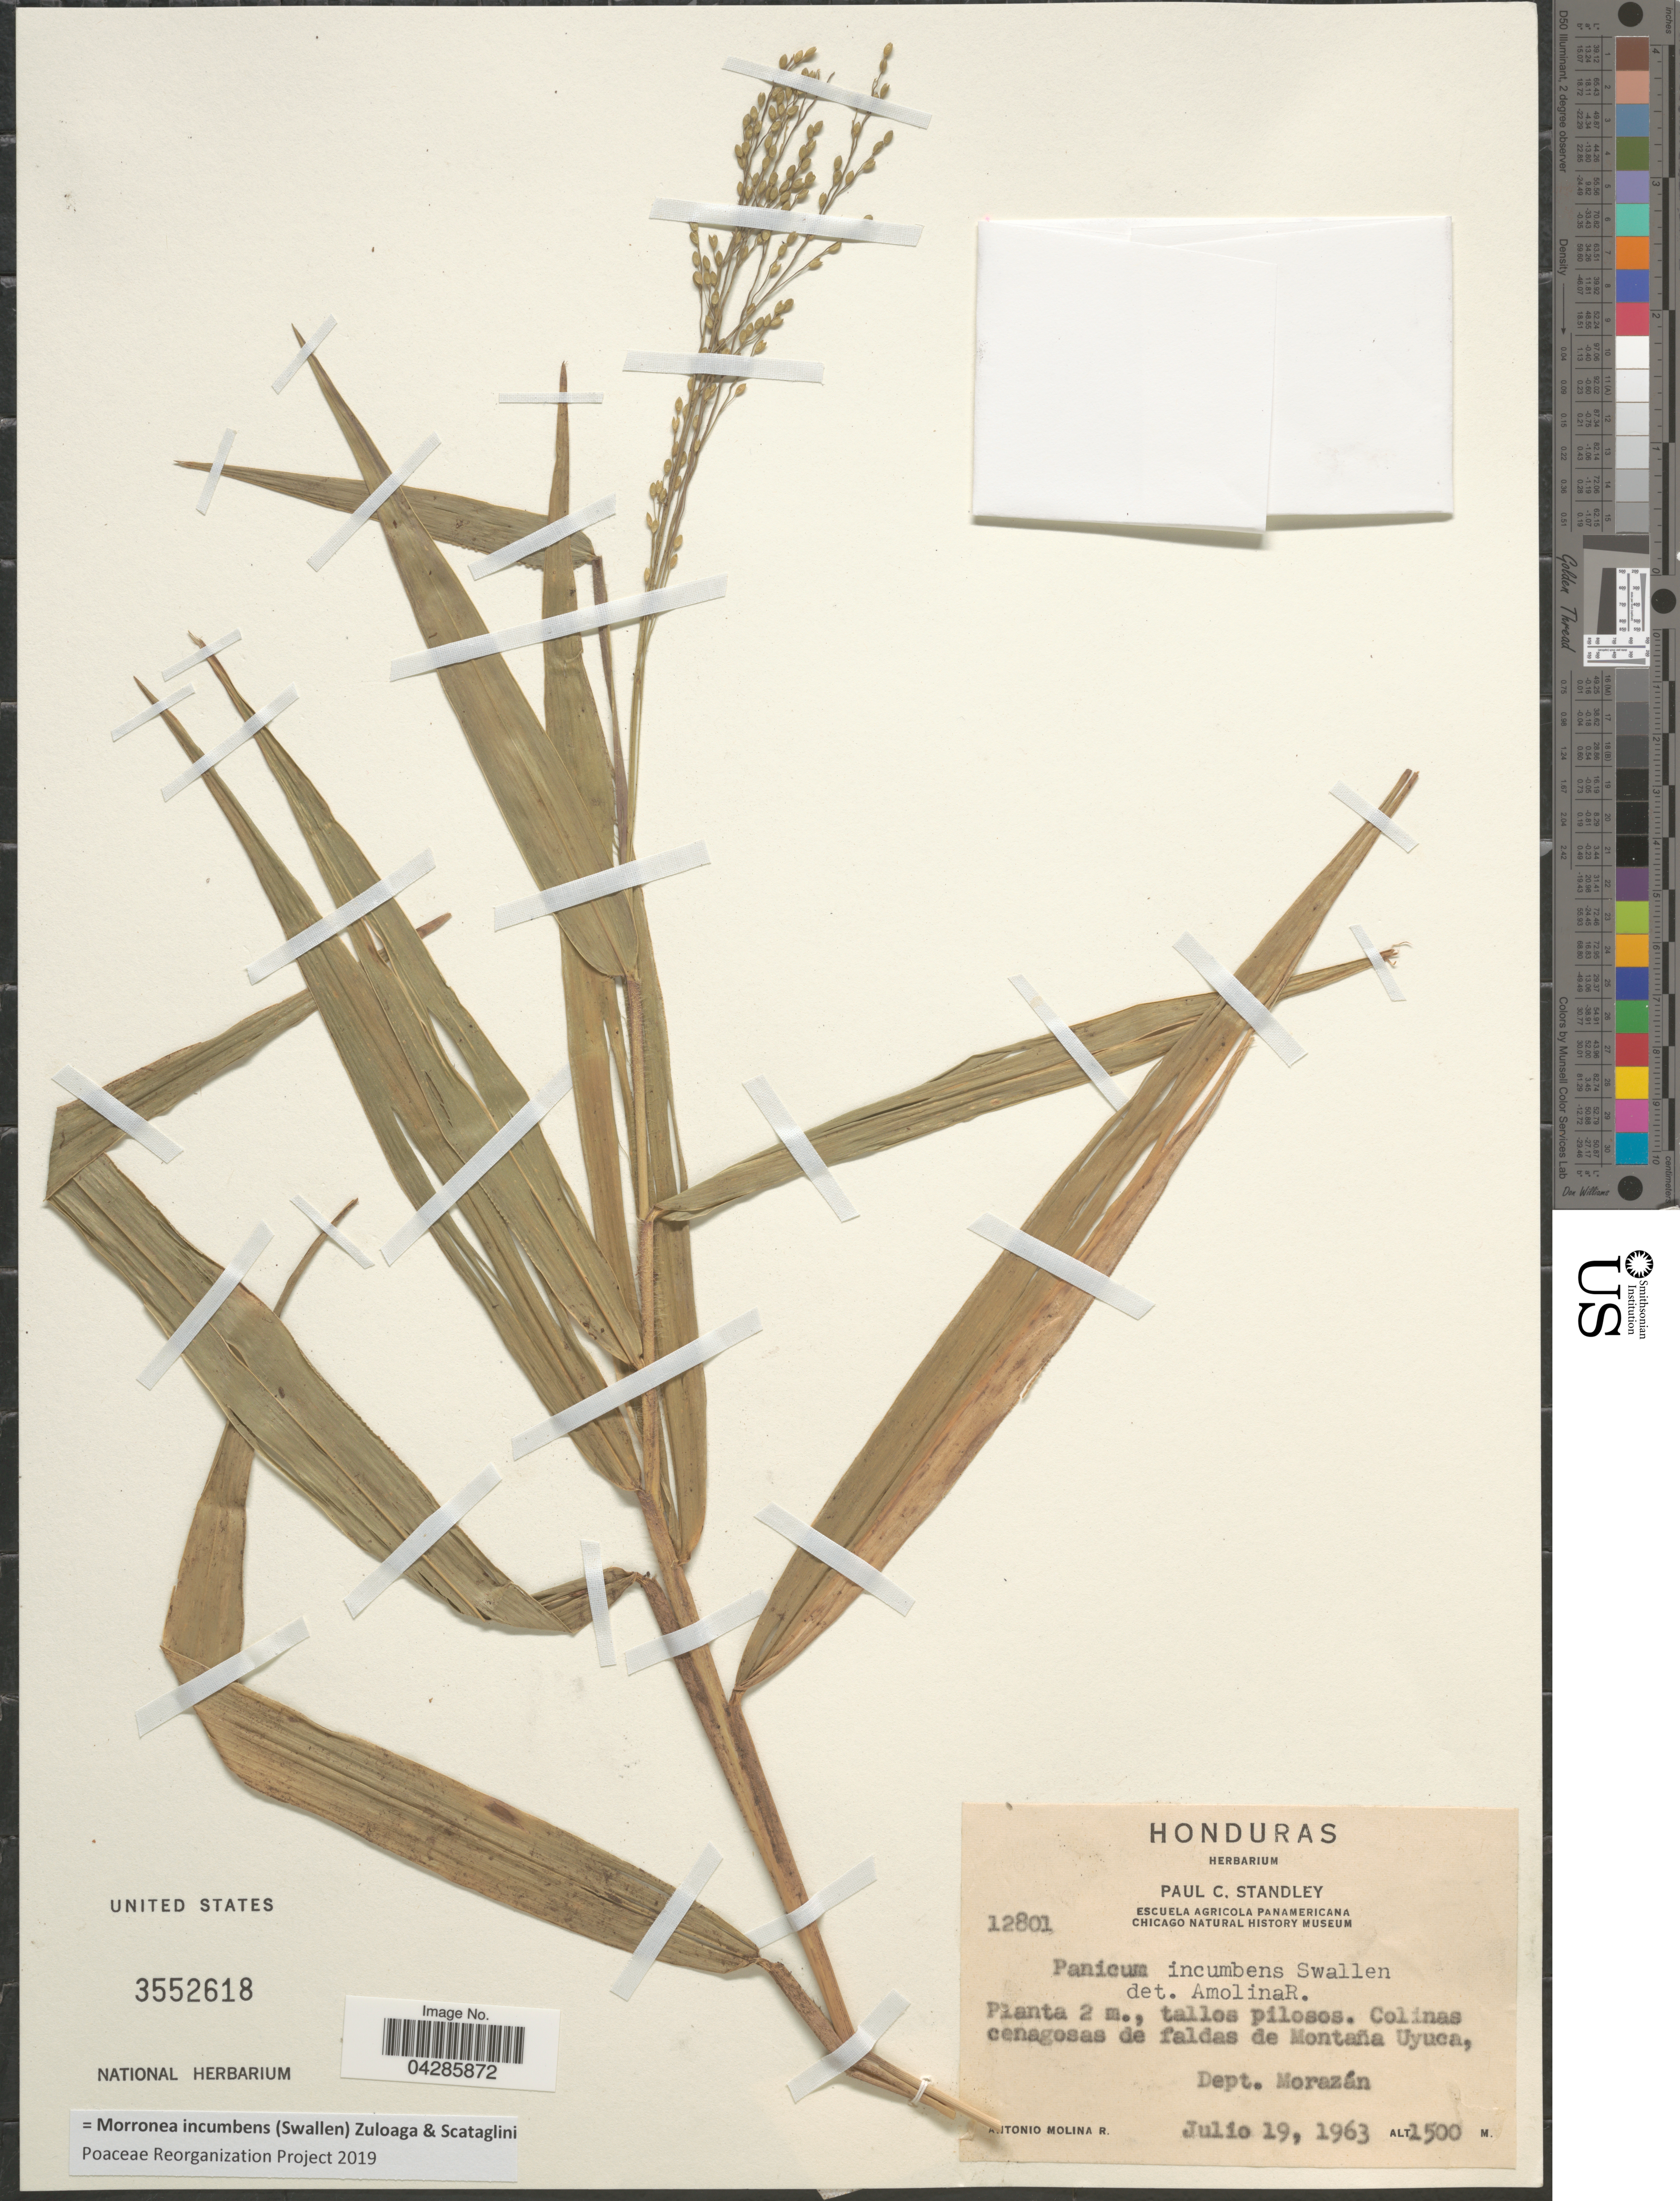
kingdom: Plantae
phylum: Tracheophyta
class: Liliopsida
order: Poales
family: Poaceae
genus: Morronea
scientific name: Morronea incumbens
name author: (Swallen) Zuloaga & Scataglini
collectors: A. Molina R.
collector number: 12801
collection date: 1963-07-19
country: Honduras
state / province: Fco. Morazán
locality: Colinas cenagosas de faldas de Montaña Uyuca, Dept. Morazán.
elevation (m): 1500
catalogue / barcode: US 3552618